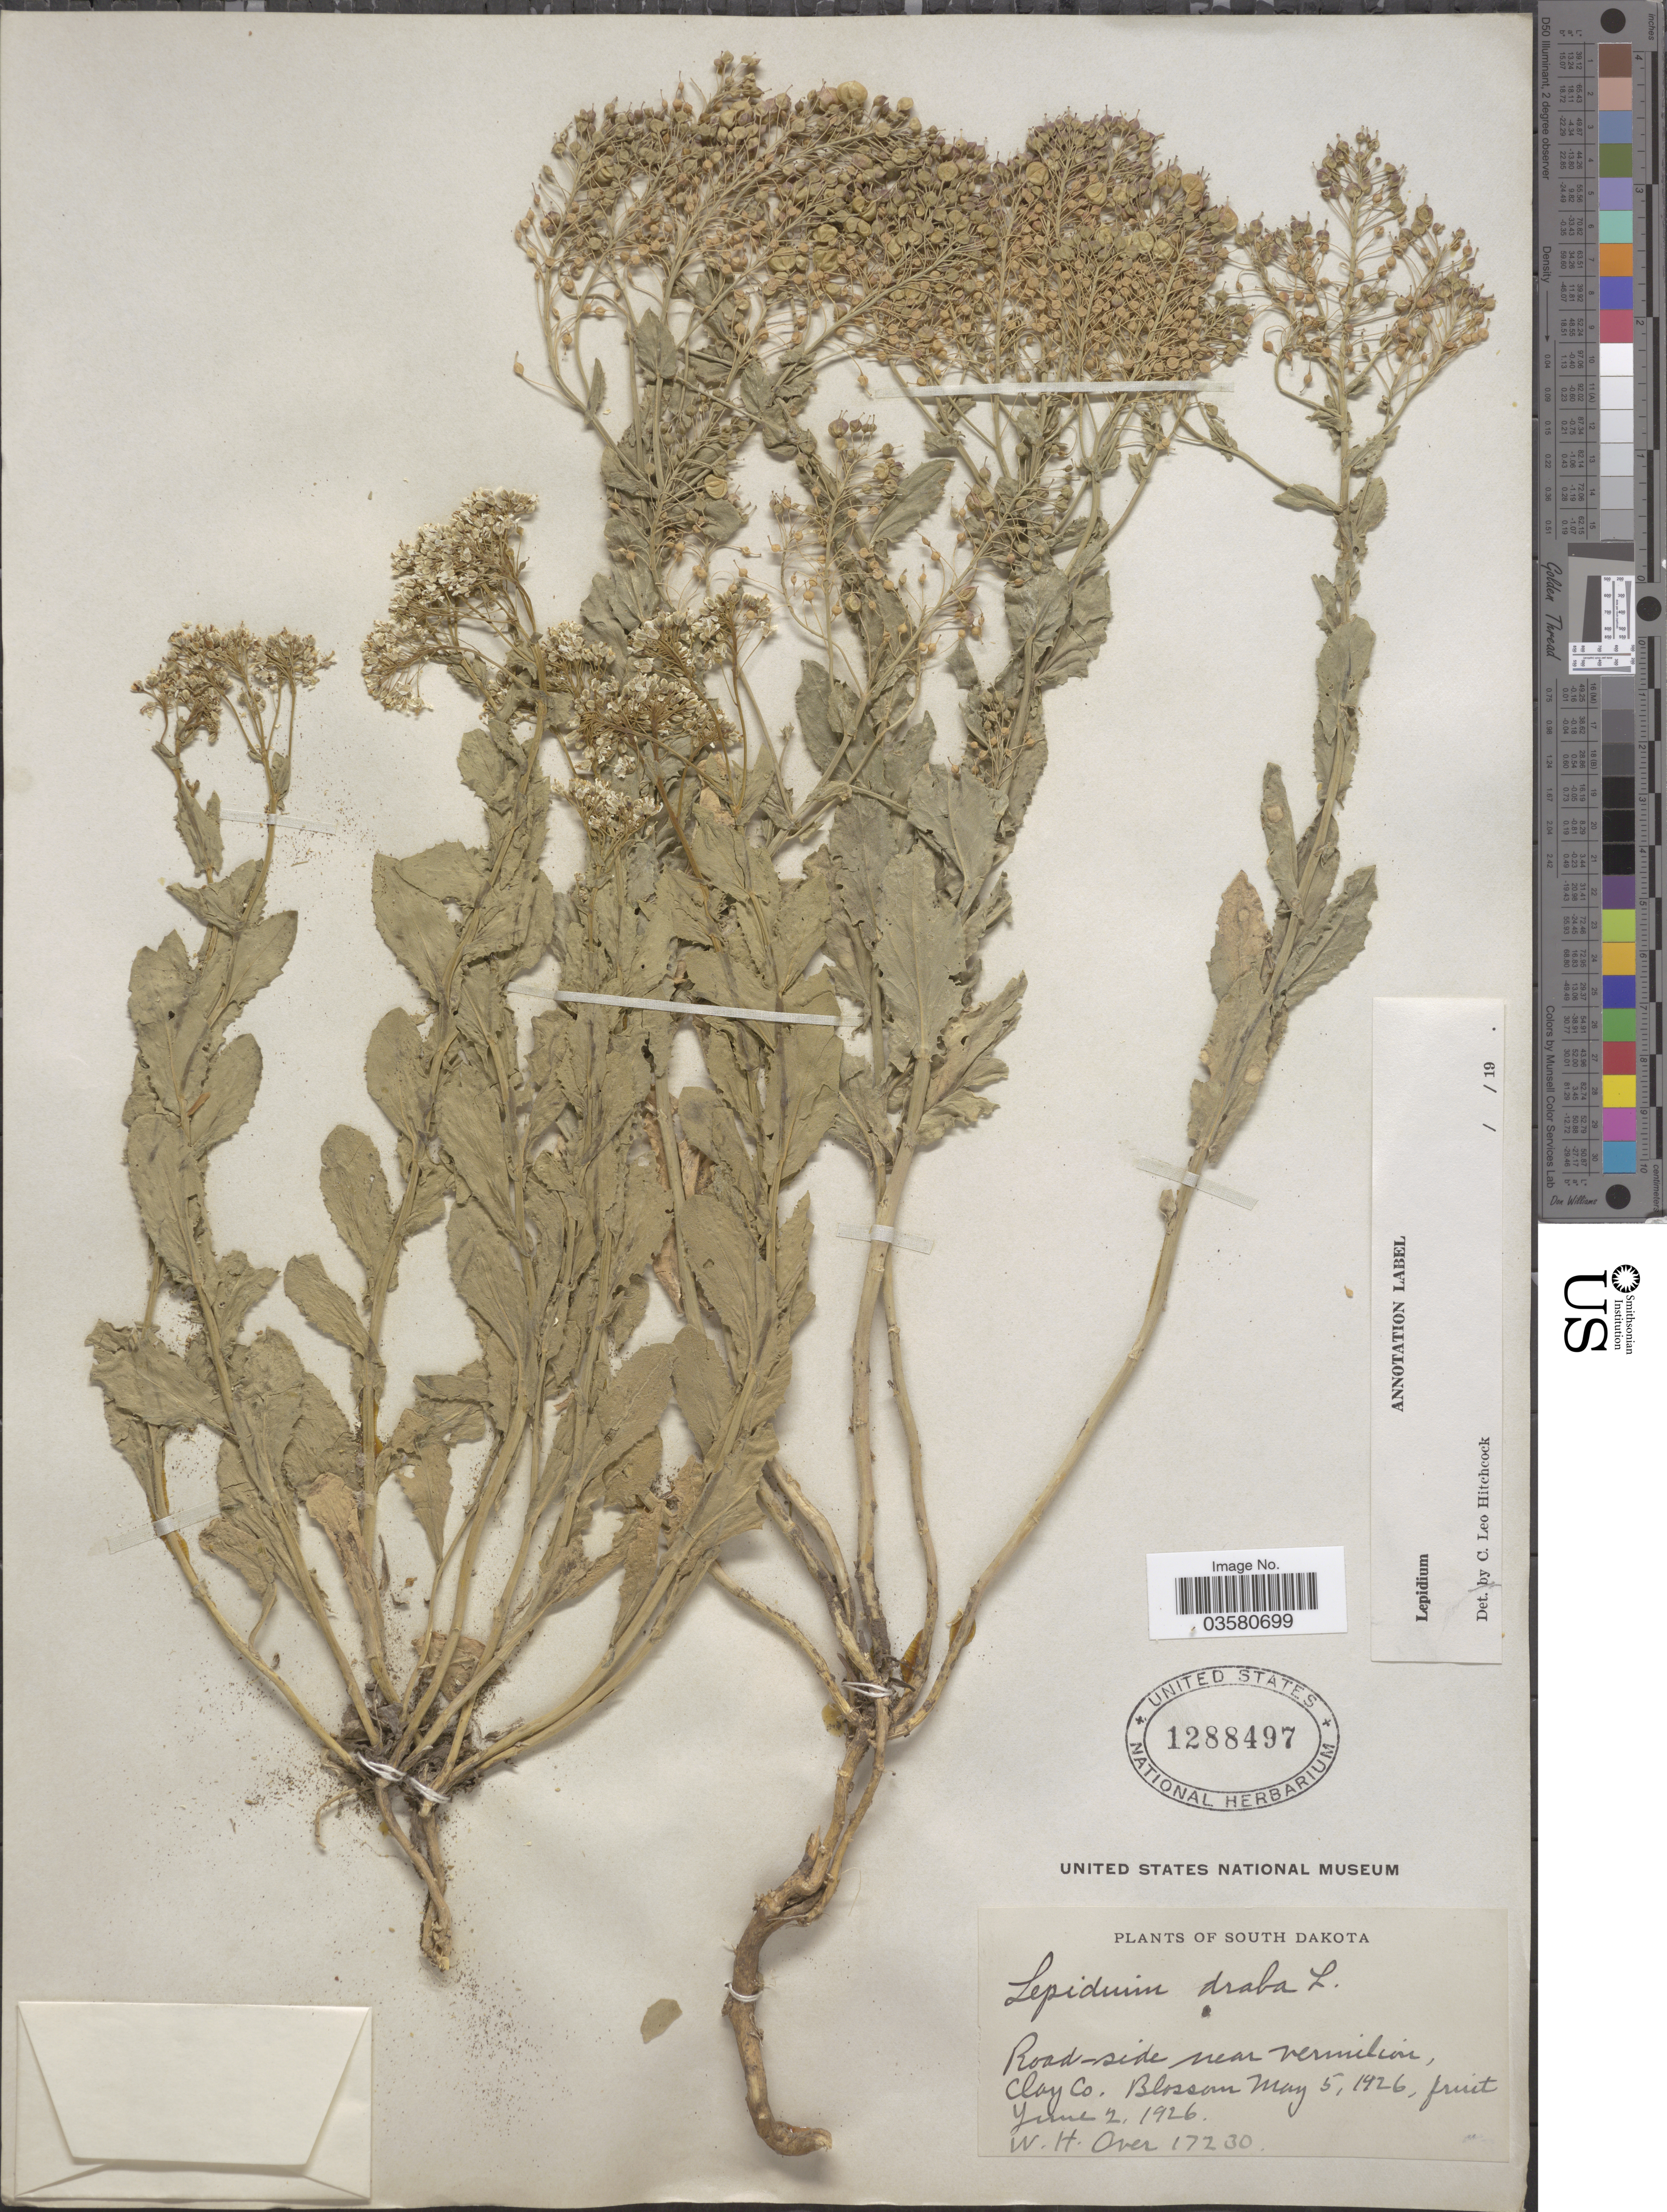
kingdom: Plantae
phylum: Tracheophyta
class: Magnoliopsida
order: Brassicales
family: Brassicaceae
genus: Lepidium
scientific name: Lepidium draba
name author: L.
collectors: W. Over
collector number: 17230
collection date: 1926-05-05/1926-06-02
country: United States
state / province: South Dakota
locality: Road-side near Vermilion, Clay Co.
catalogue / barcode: US 1288497